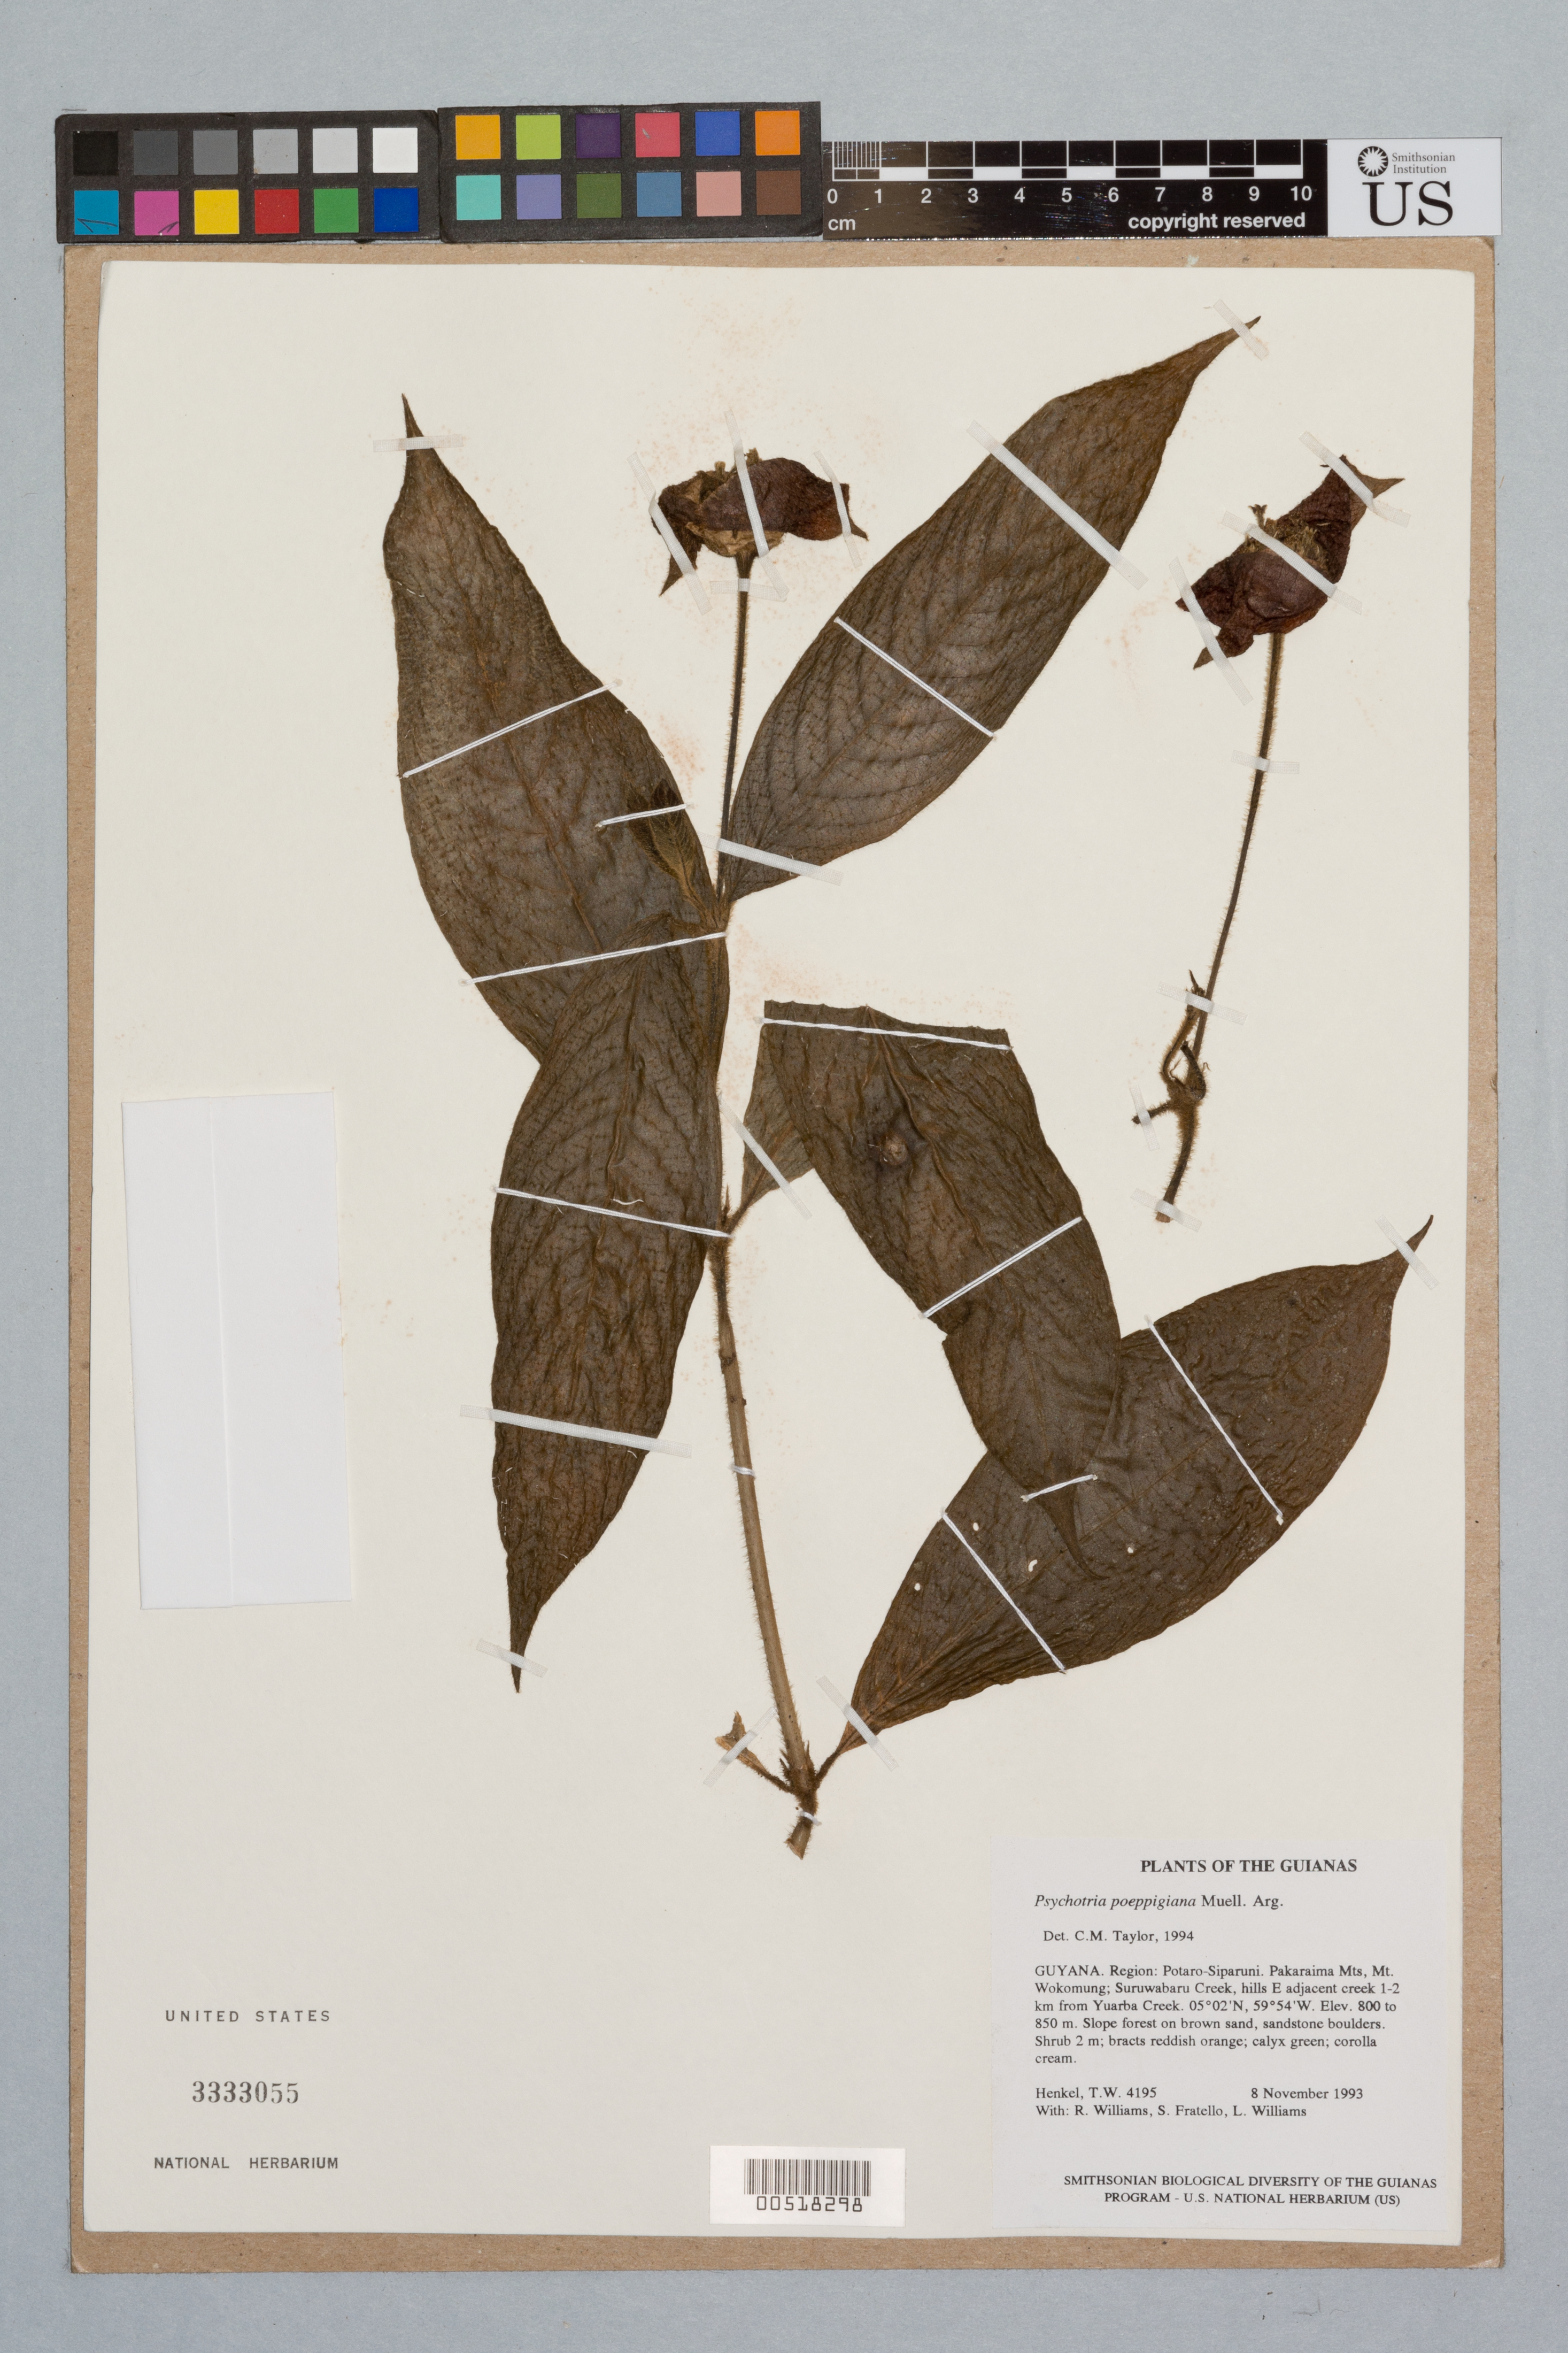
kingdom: Plantae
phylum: Tracheophyta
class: Magnoliopsida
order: Gentianales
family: Rubiaceae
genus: Palicourea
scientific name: Palicourea tomentosa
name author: (Aubl.) Borhidi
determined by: Kirkbride, J. H., Jr.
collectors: T. Henkel, R. Williams, S. Fratello & L. Williams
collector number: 4195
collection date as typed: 8 November 1993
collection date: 1993-11-08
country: Guyana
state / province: Potaro-Siparuni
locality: Pakaraima Mts, Mt. Wokomung; Suruwabaru Creek, hills E adjacent creek 1-2 km from Yuarba Creek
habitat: Slope forest on brown sand, sandstone boulders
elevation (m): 800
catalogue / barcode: US 3333055